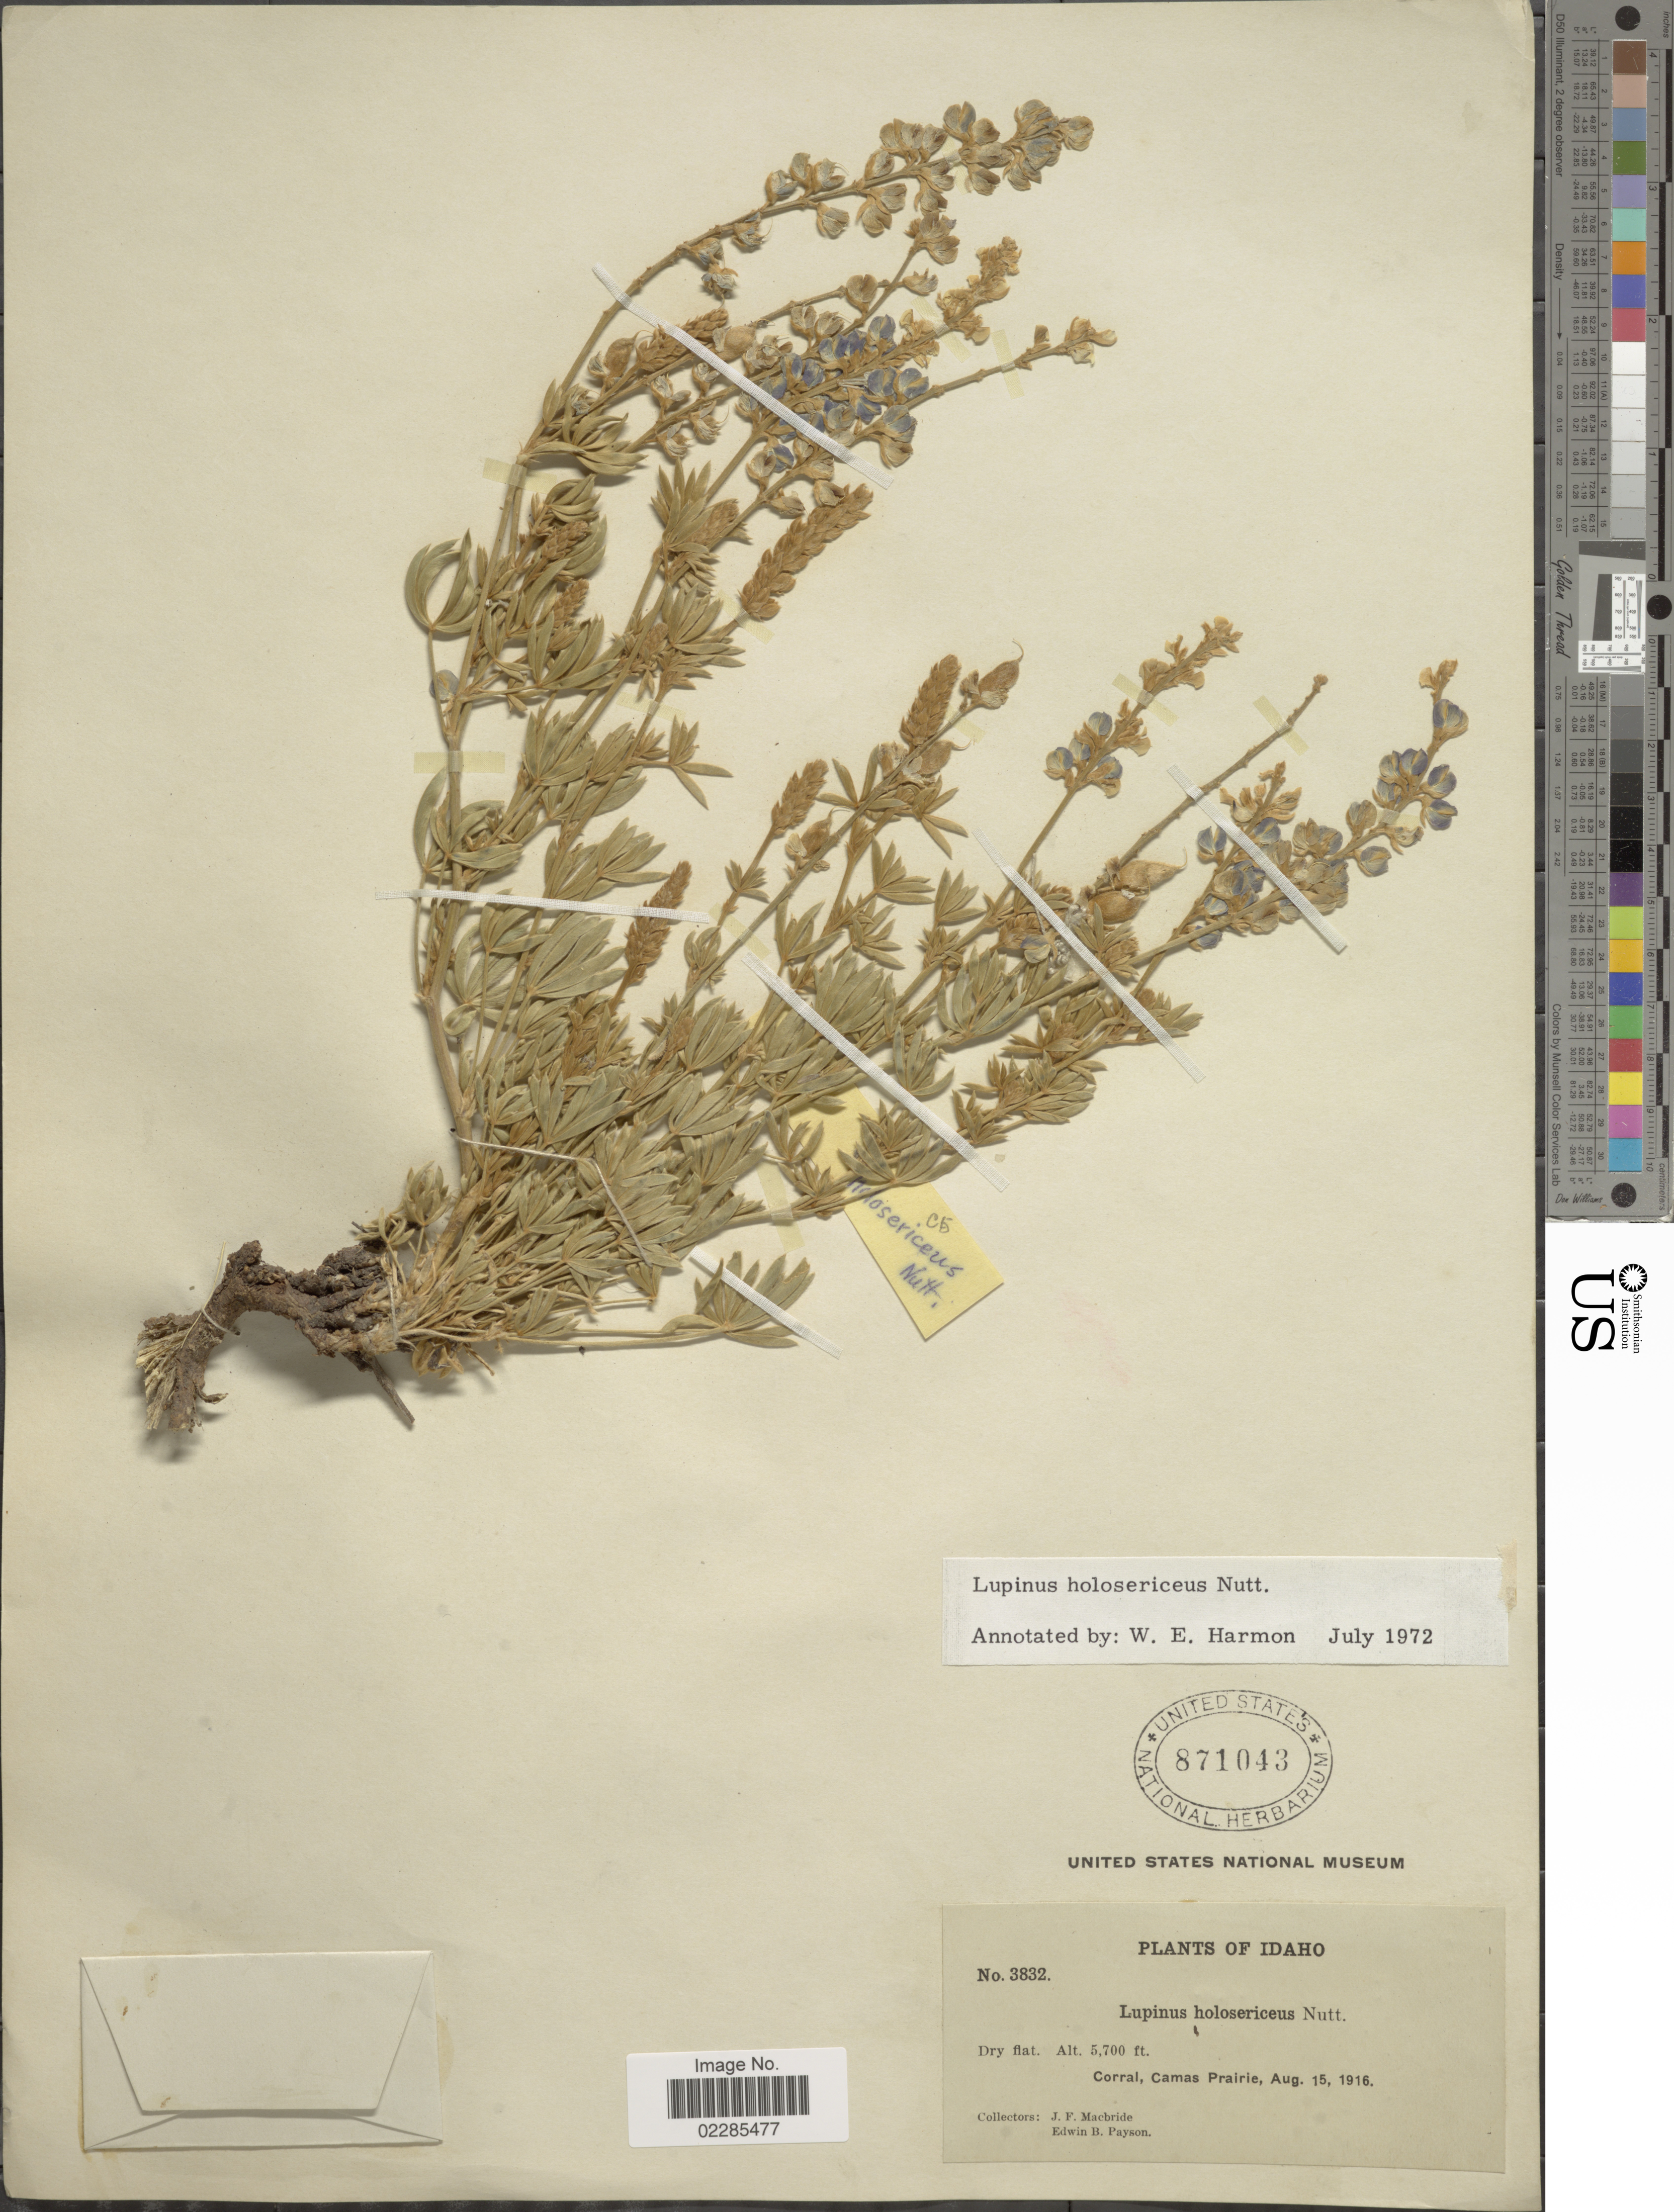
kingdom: Plantae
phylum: Tracheophyta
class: Magnoliopsida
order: Fabales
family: Fabaceae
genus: Lupinus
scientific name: Lupinus holosericeus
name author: Nutt.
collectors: J. F. Macbride & E. B. Payson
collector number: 3832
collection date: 1916-08-15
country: United States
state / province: Idaho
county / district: Blaine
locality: Dry flat, Corral, Camas Prairie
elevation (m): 1737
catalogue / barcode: US 871043